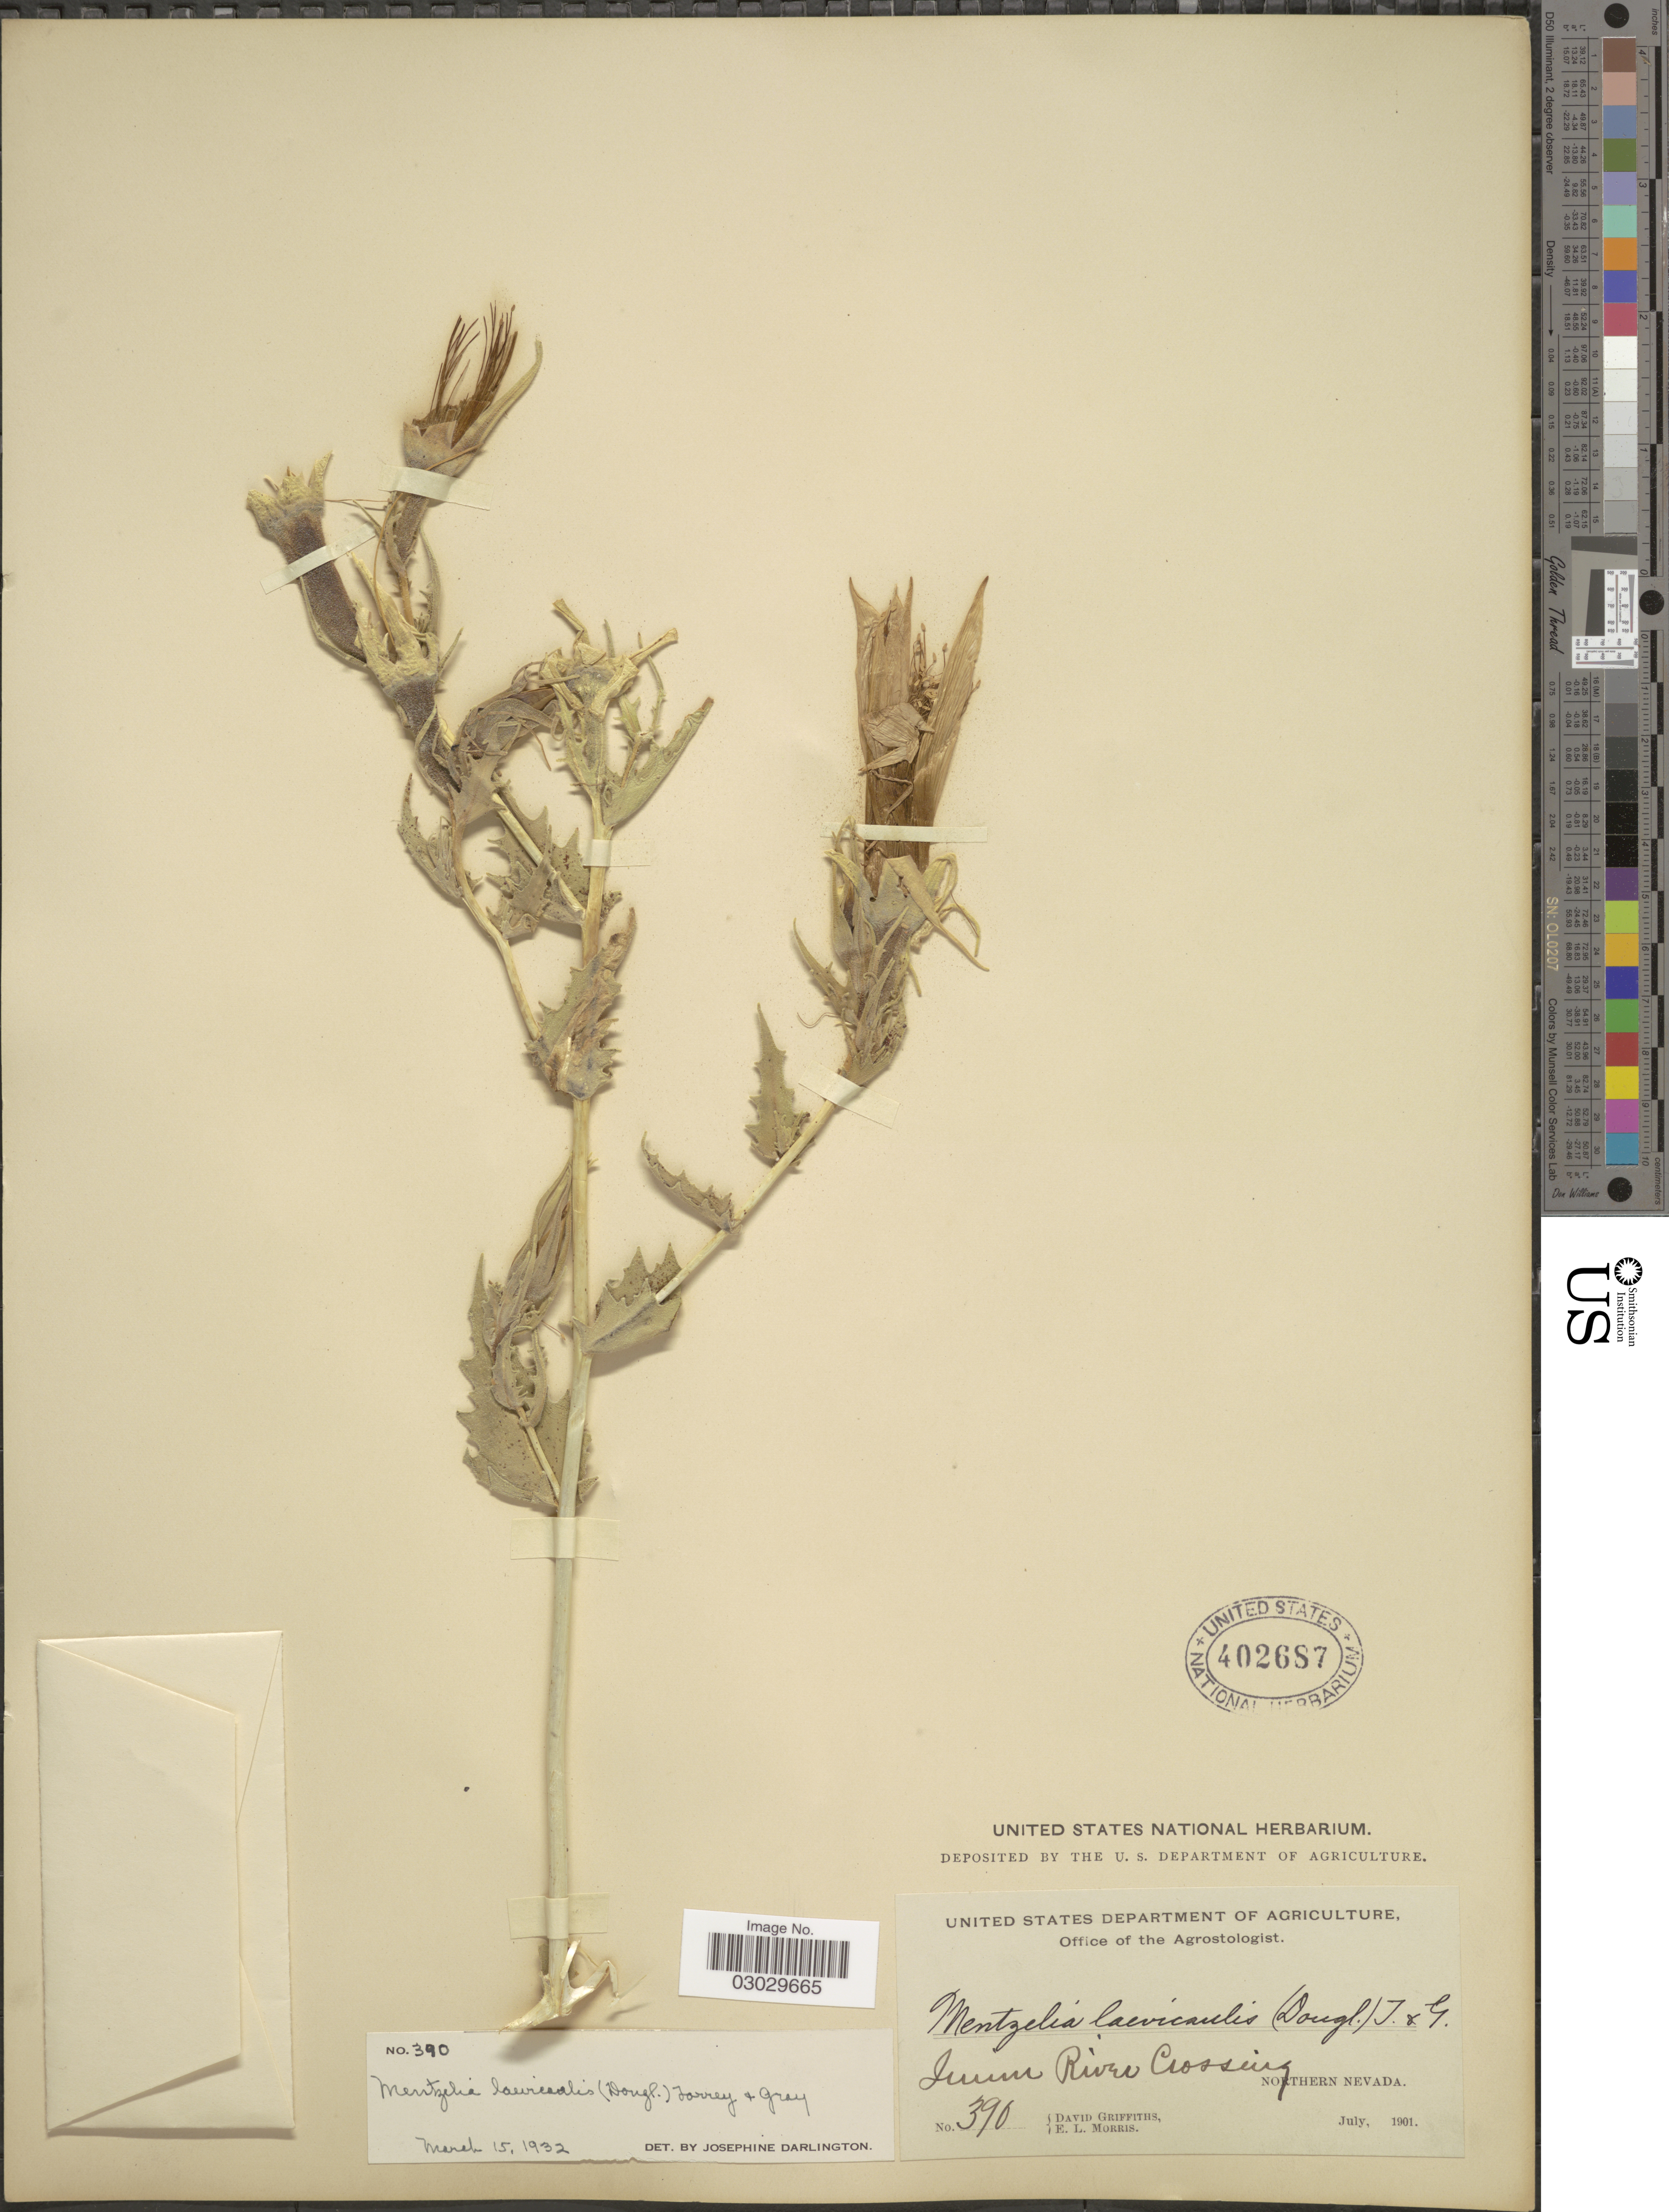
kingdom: Plantae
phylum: Tracheophyta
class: Magnoliopsida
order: Cornales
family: Loasaceae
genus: Mentzelia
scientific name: Mentzelia laevicaulis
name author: (Douglas ex Hook.) Torr. & A. Gray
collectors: D. Griffiths & E. Morris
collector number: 390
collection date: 1901-07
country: United States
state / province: Nevada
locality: Quinn River Crossing, Northern Nevada.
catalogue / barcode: US 402687